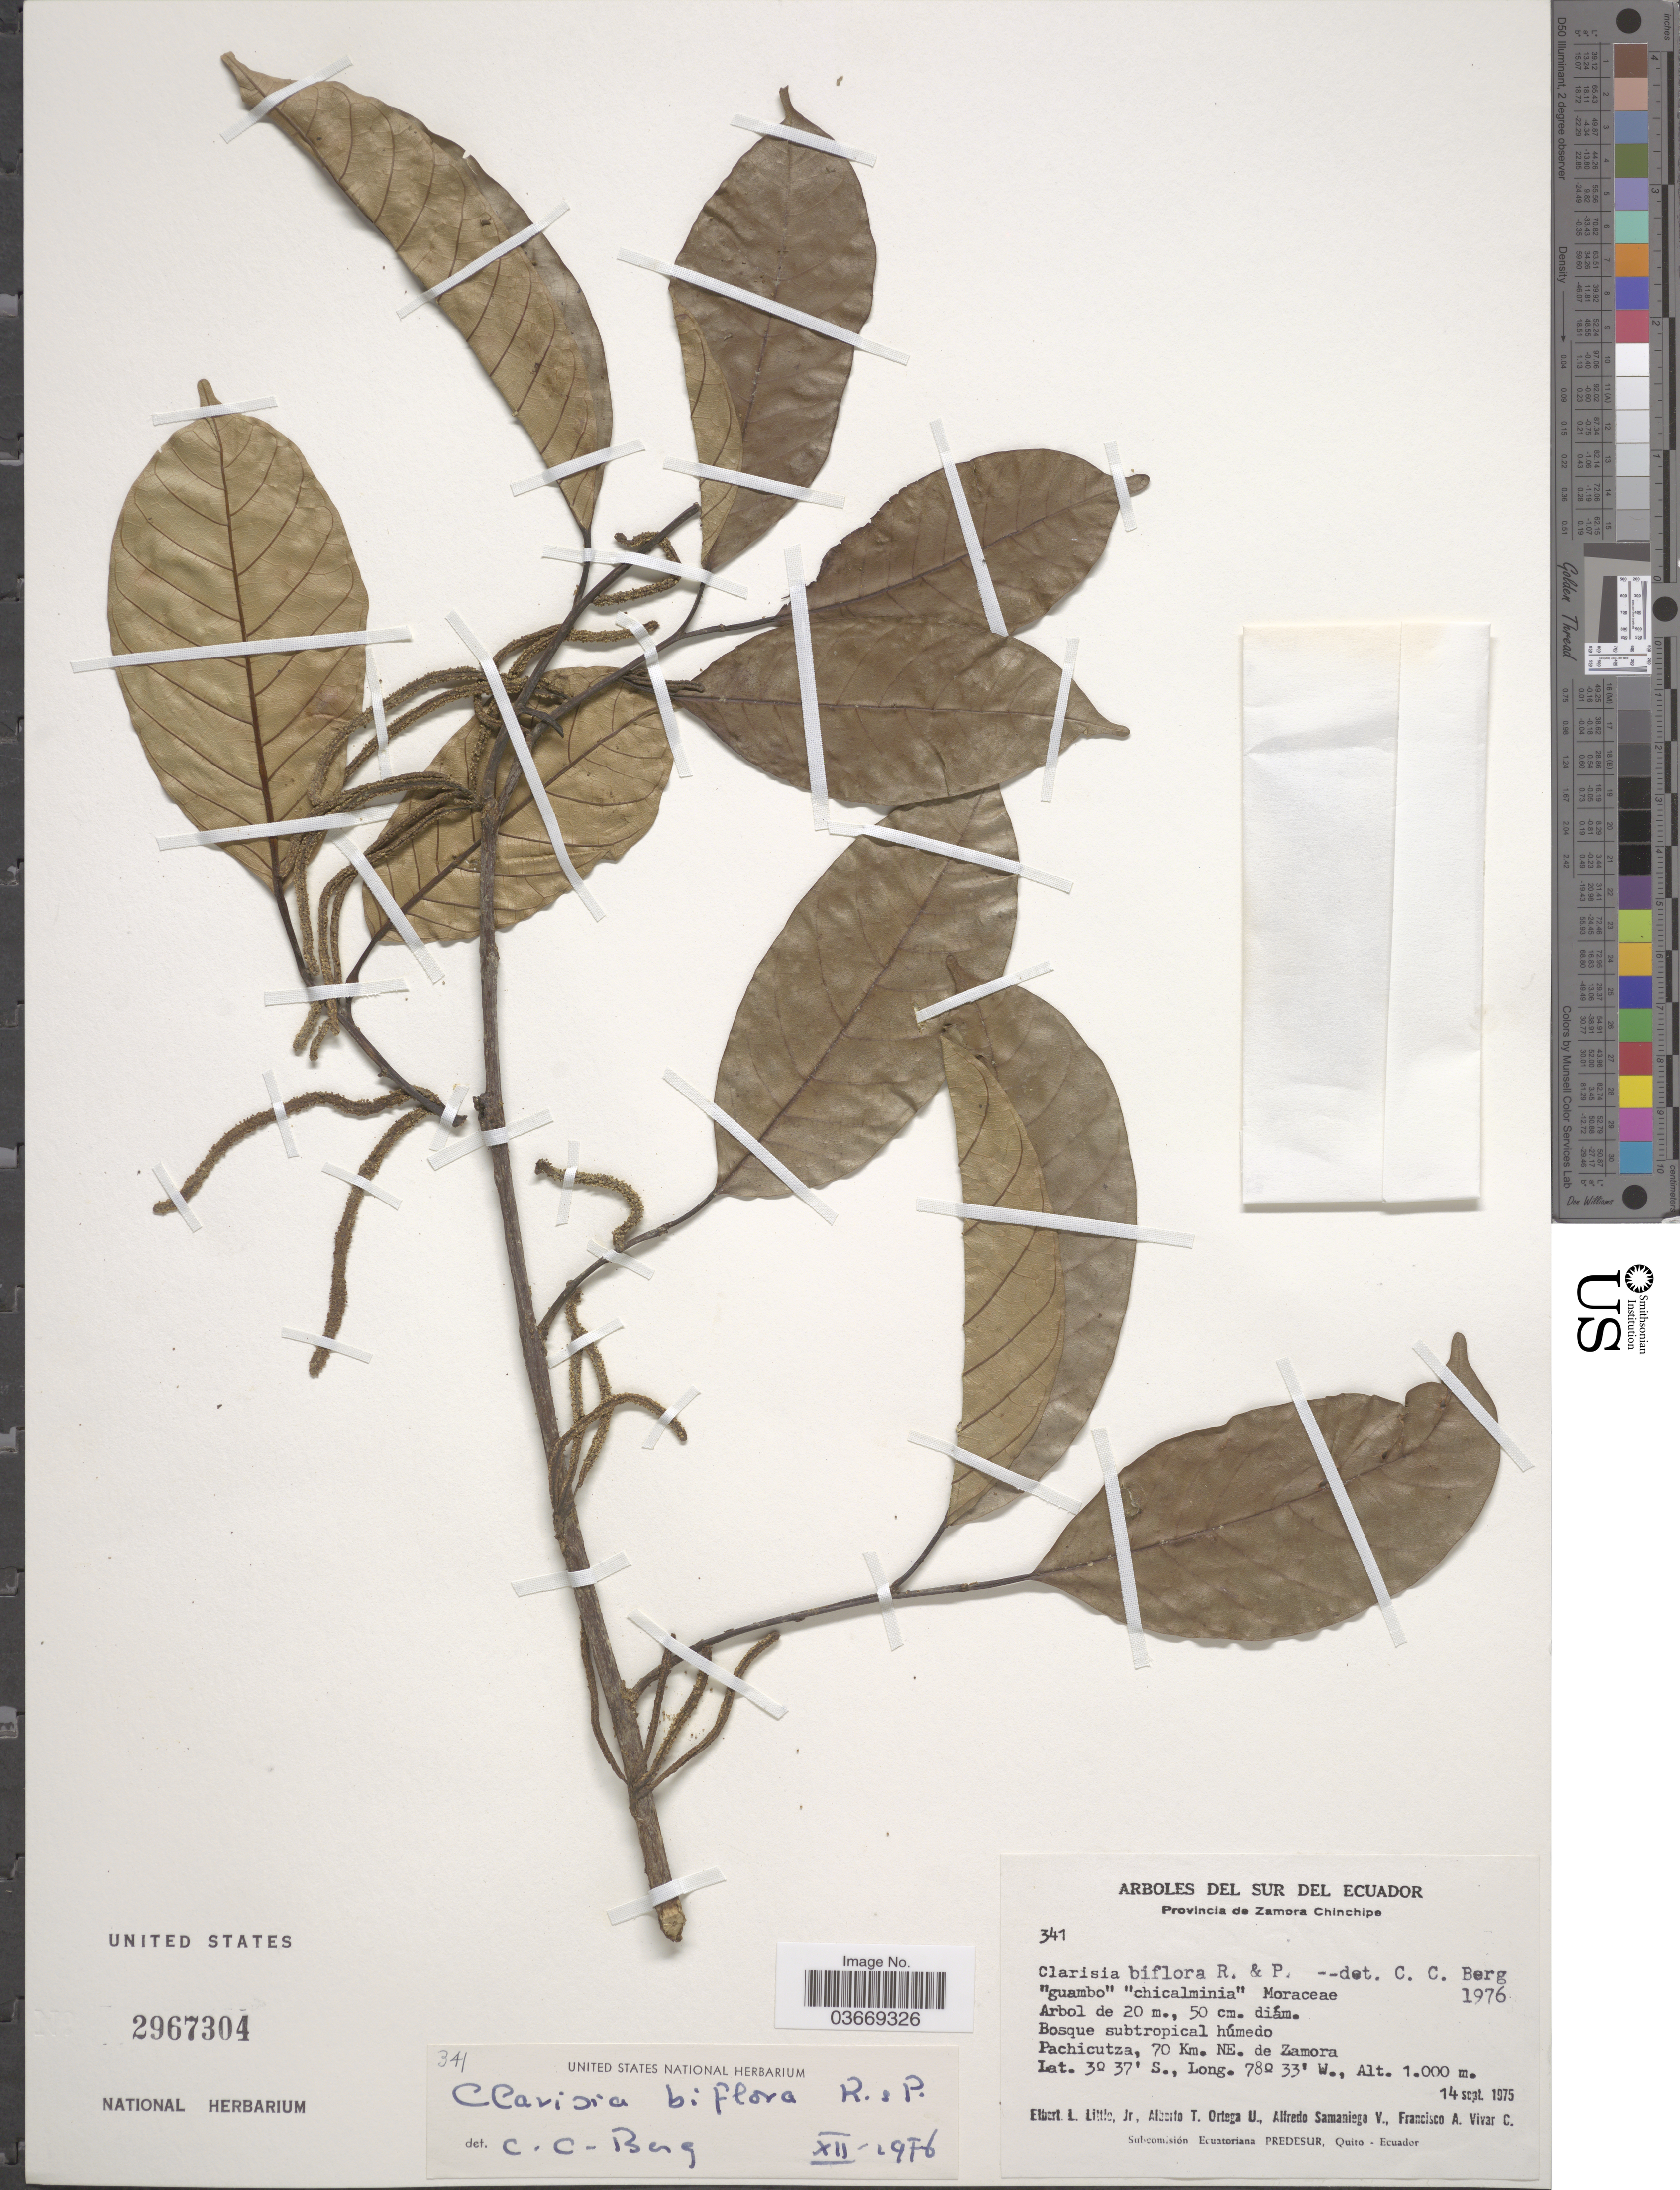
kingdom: Plantae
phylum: Tracheophyta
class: Magnoliopsida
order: Rosales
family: Moraceae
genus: Clarisia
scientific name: Clarisia biflora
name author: Ruiz & Pav.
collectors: E. L. Little, A. T. Ortega U., A. V. Samaniego & F. A. Vivar C.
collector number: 341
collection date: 1975-09-14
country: Ecuador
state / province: Zamora-Chinchipe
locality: Sur del Ecuador. Pachicutza, 70 Km. NE. de Zamora.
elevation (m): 1000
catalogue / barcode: US 2967304